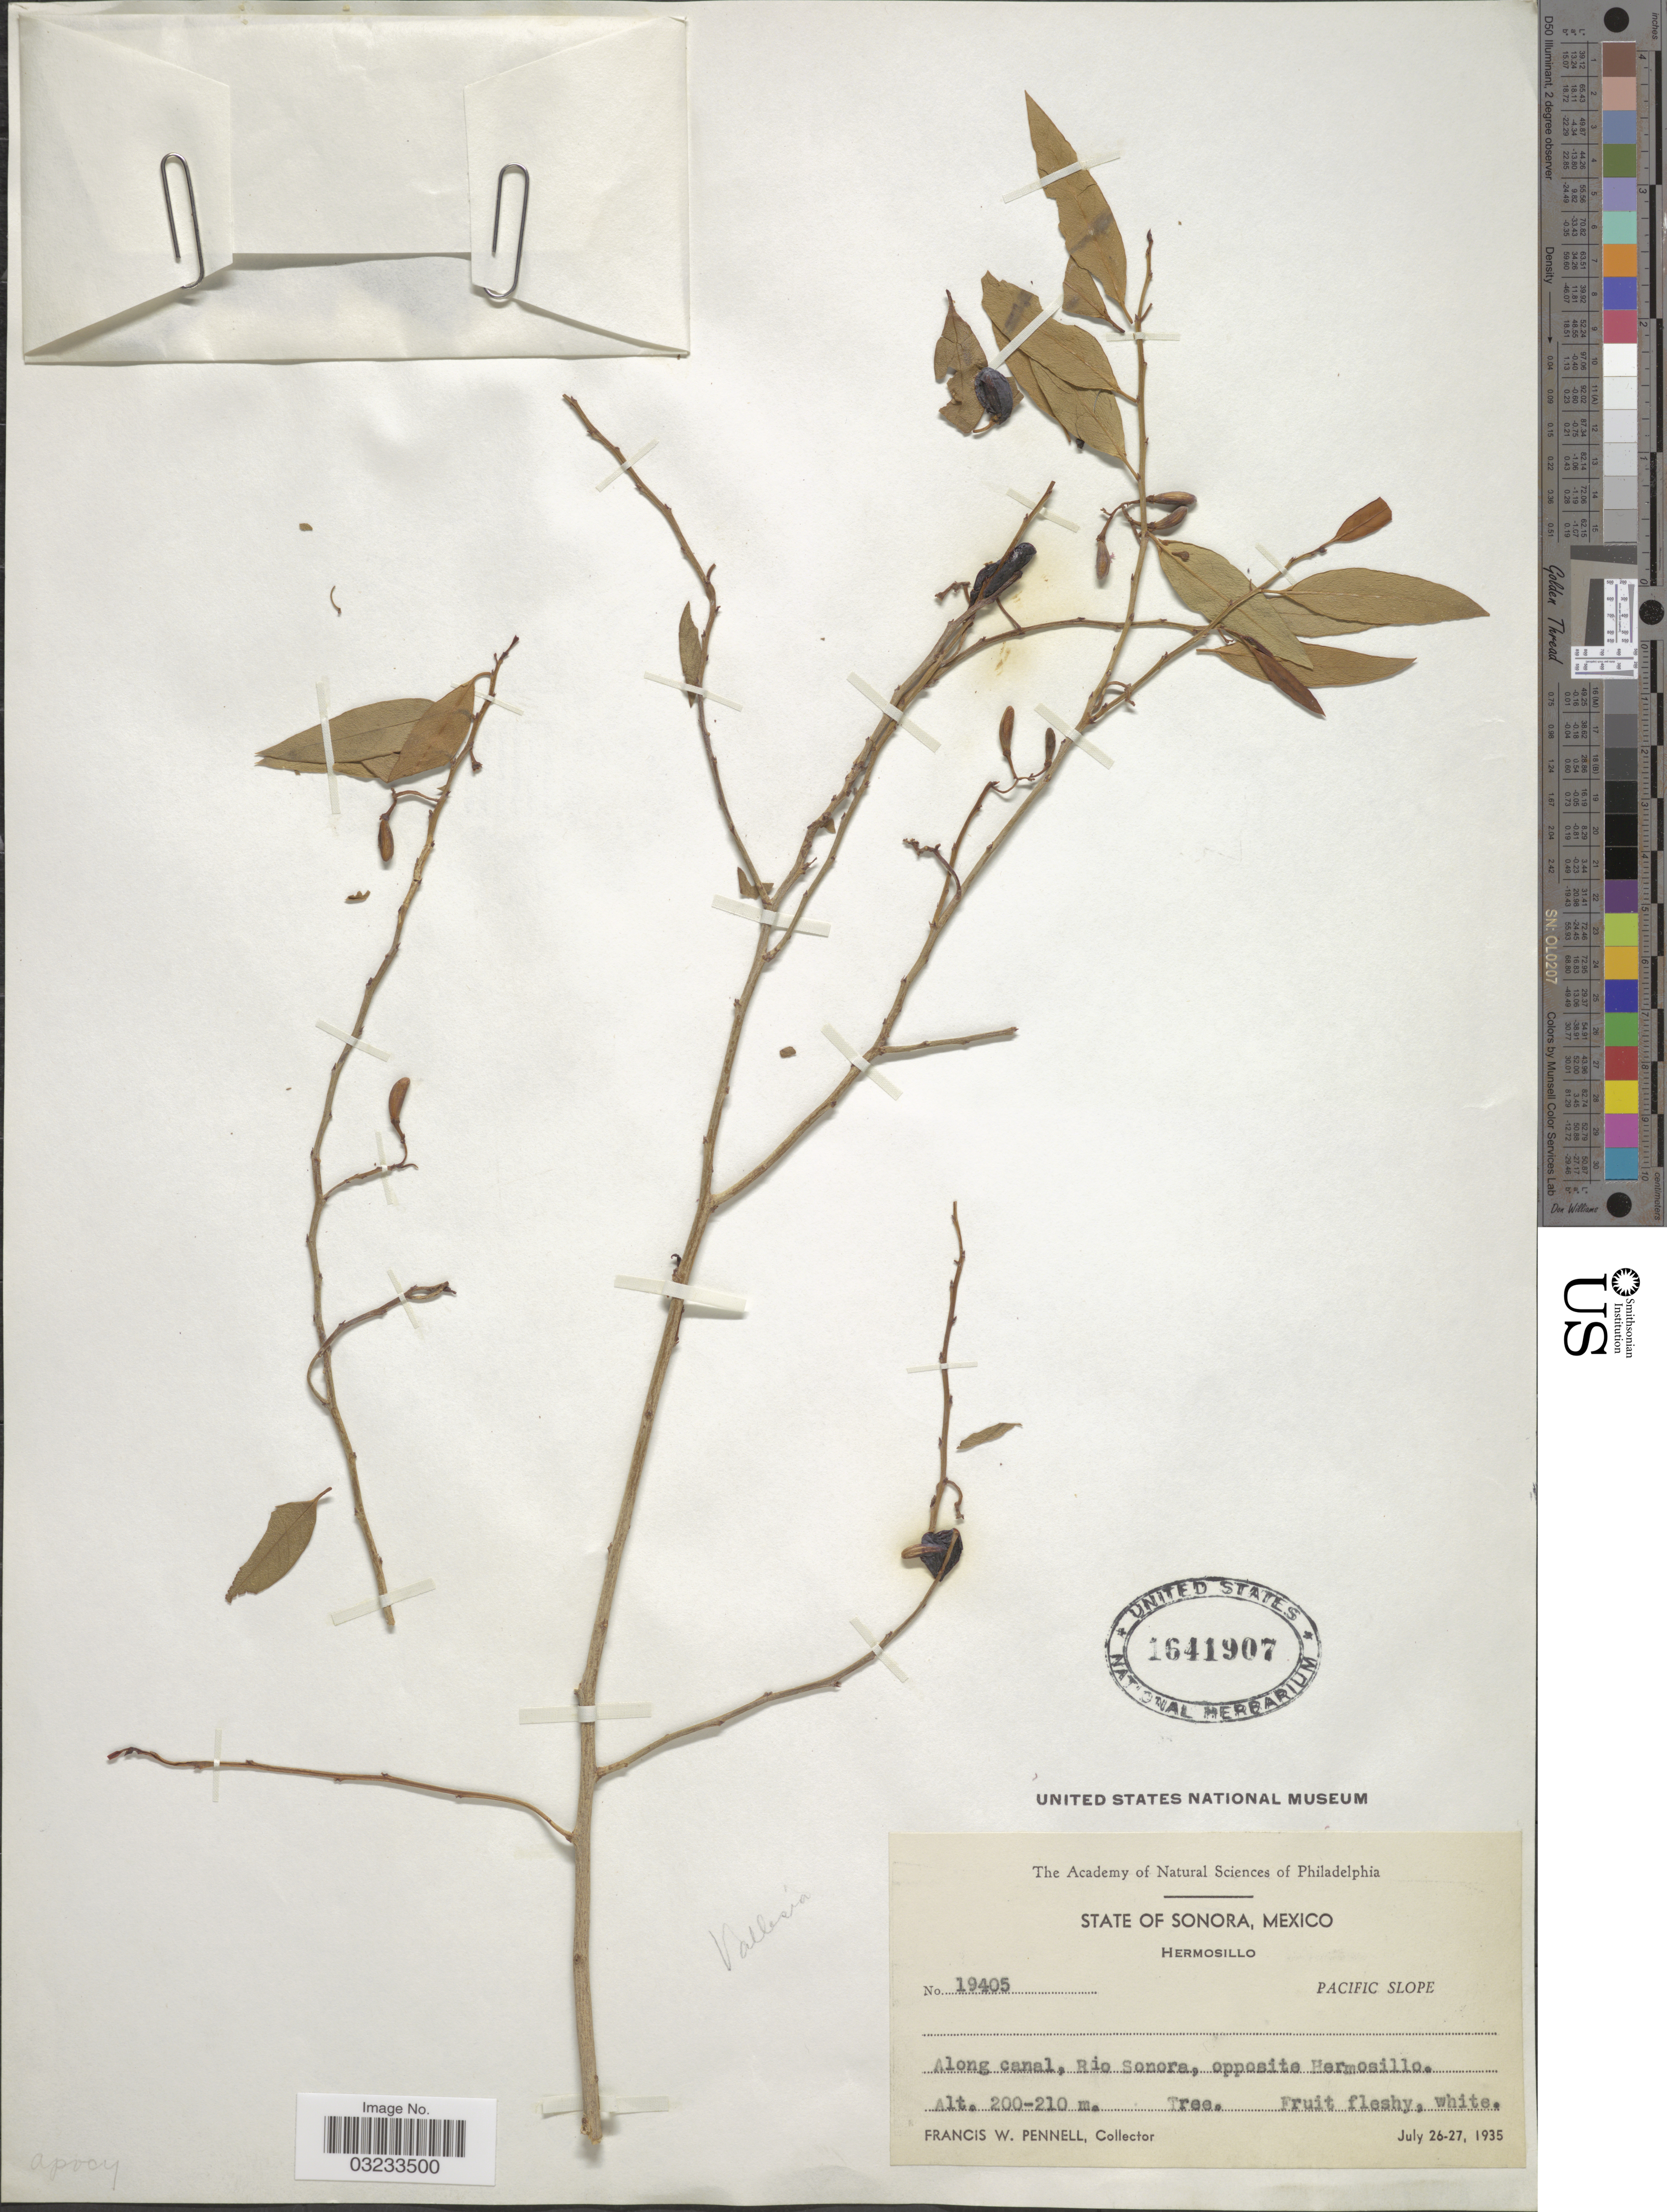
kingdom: Plantae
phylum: Tracheophyta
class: Magnoliopsida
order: Gentianales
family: Apocynaceae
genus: Vallesia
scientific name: Vallesia sp.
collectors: F. W. Pennell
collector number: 190405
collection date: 1935-07-26/1935-07-27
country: Mexico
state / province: Sonora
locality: Hermosillo, Pacific Slope, Along canal, Rio Sonora, opposite Hermosillo.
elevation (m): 200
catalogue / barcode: US 1641907